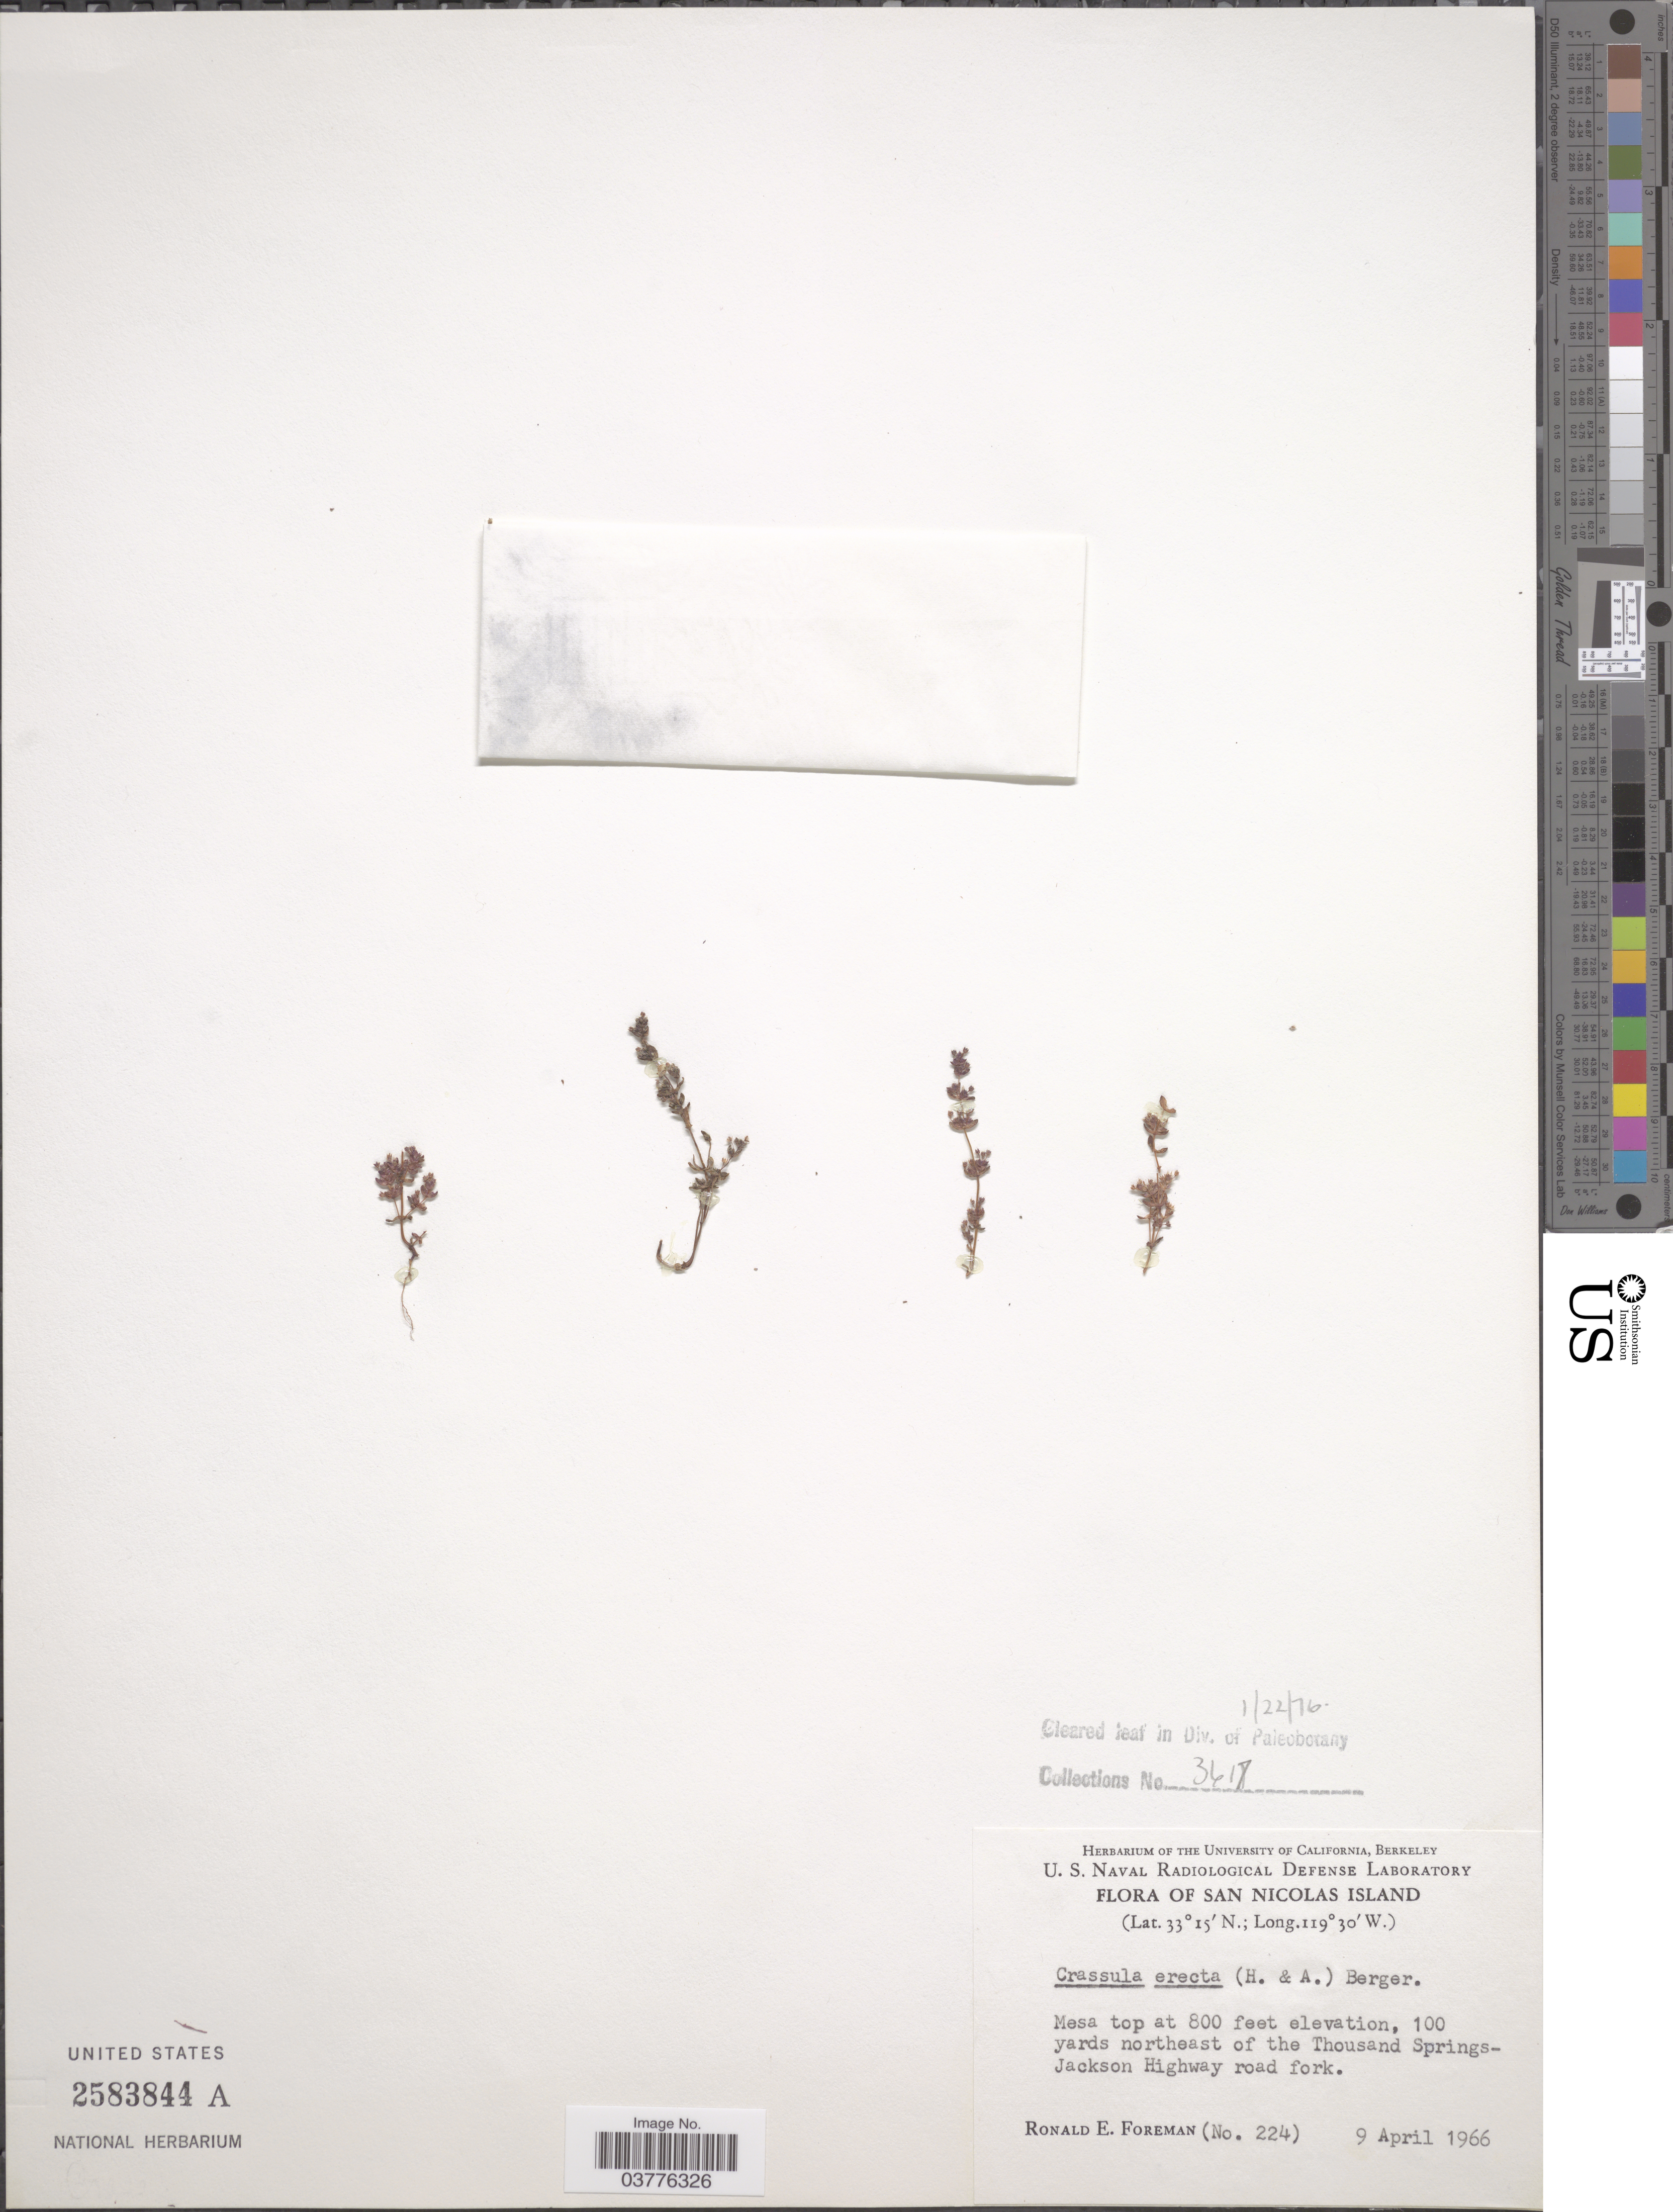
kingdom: Plantae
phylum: Tracheophyta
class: Magnoliopsida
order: Saxifragales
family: Crassulaceae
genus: Crassula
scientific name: Crassula erecta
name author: (Hook. & Arn.) A. Berger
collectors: R. Foreman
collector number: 224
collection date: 1966-04-09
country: United States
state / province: California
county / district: Ventura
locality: San Nicolas Island. Mesa top, 100 yards northeast of the Thousand Springs-Jackson Highway.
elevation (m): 244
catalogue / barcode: US 2583844A